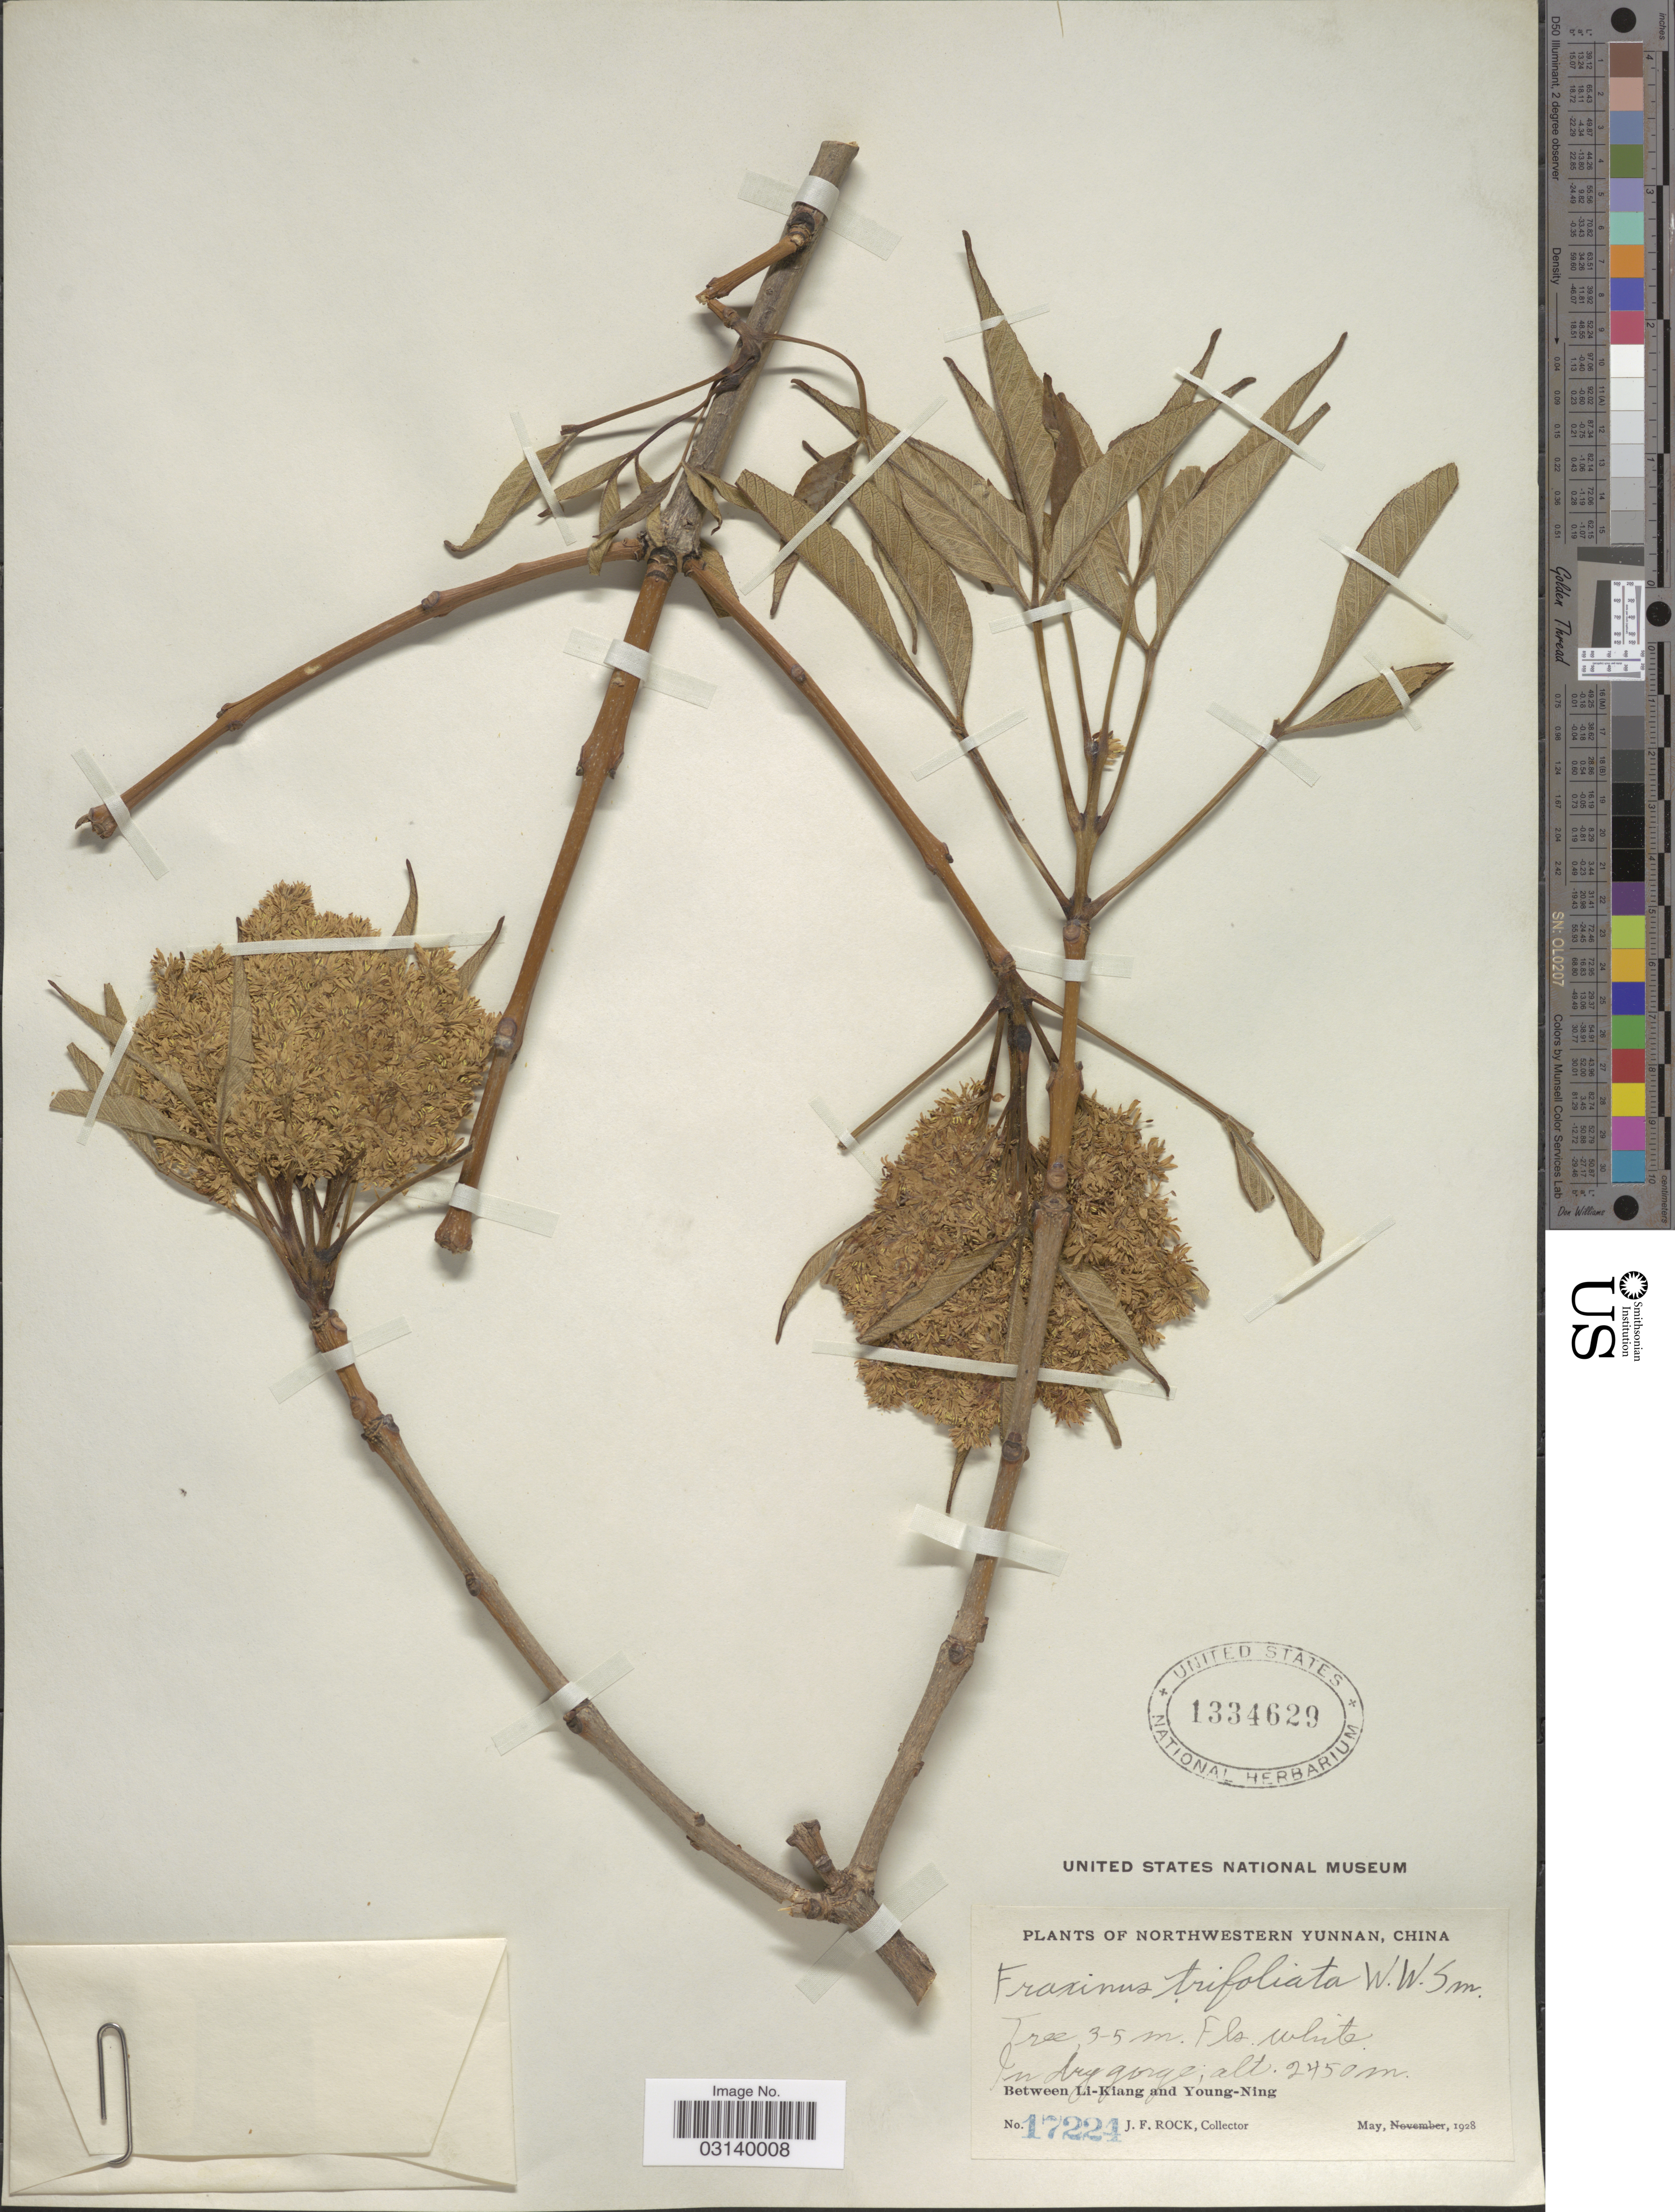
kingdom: Plantae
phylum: Tracheophyta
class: Magnoliopsida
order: Lamiales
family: Oleaceae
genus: Fraxinus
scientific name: Fraxinus trifoliata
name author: (Torr.) F. H. Lewis & Epling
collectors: J. Rock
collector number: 17224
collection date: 1928-05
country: China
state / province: Yunnan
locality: Northwestern Yunnan. Between Li-Kiang and Young-Ning.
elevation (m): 2450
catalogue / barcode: US 1334629